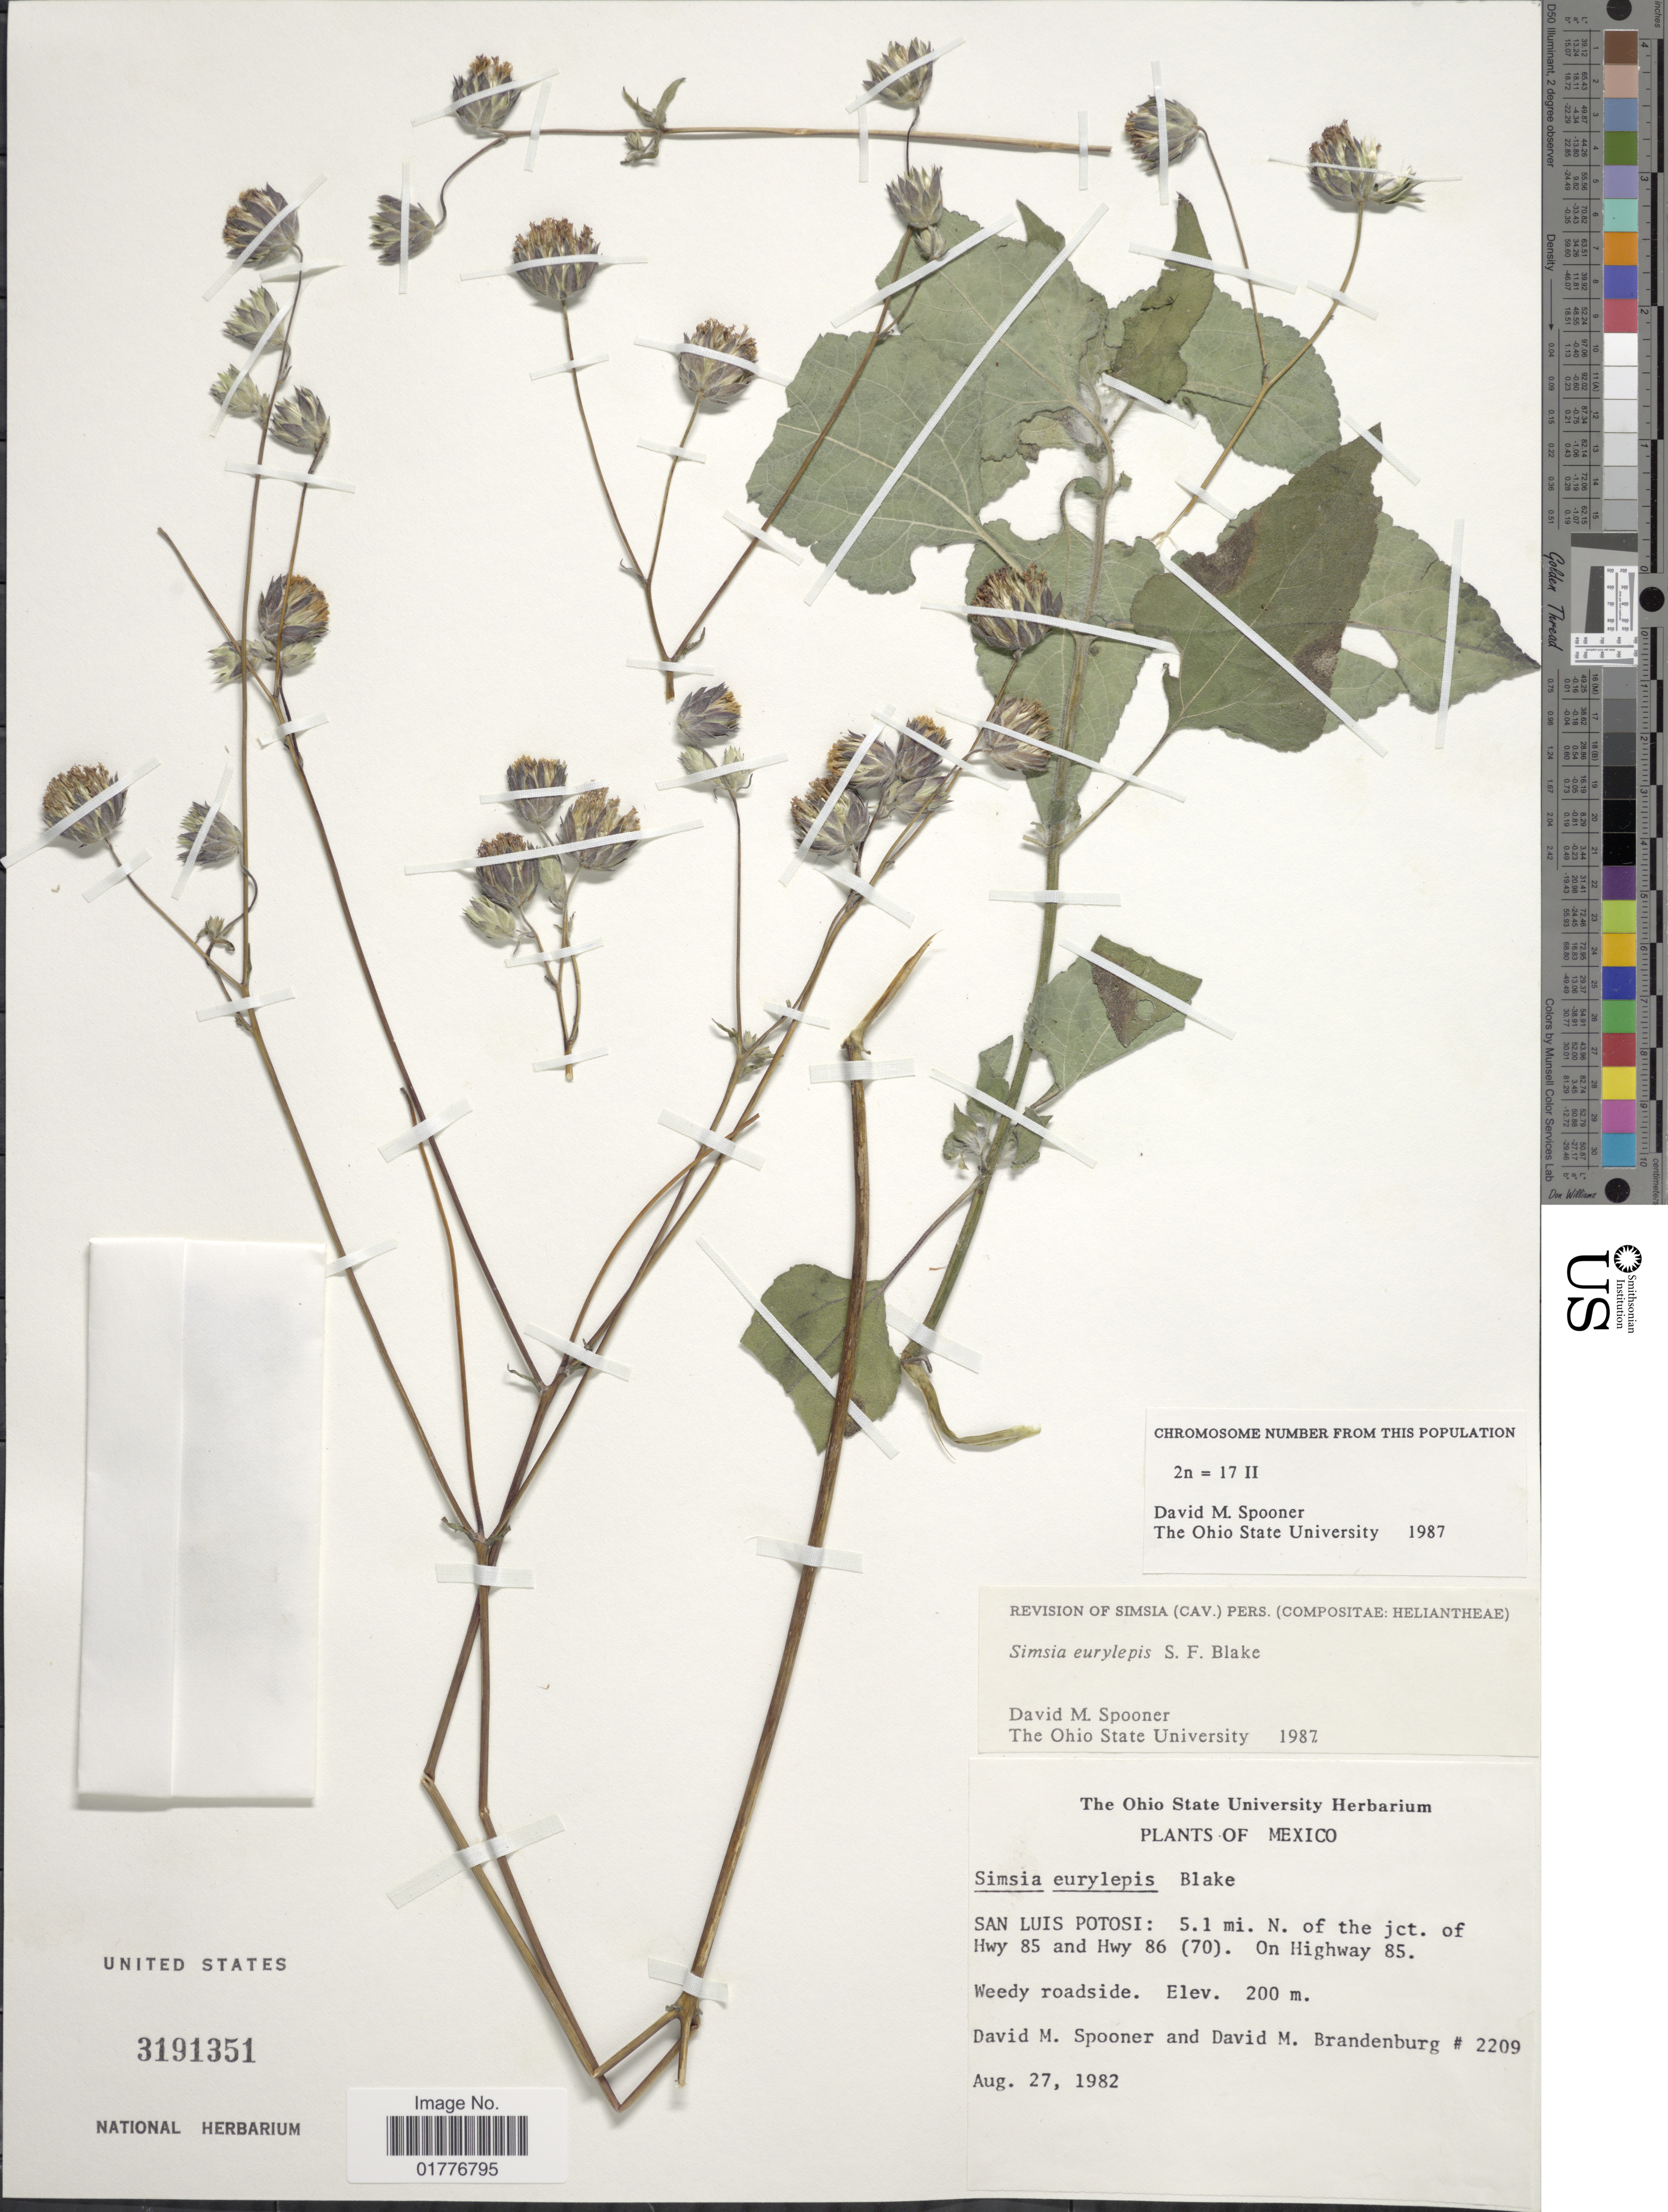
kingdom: Plantae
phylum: Tracheophyta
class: Magnoliopsida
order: Asterales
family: Asteraceae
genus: Simsia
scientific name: Simsia eurylepis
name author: S.F. Blake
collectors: D. Spooner & D. Brandenburg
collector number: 2209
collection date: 1982-08-27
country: Mexico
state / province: San Luis Potosí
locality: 5.1 mi. N. of the jct. of hwy 85 and Hwy 86 (70). On Highway 85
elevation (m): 200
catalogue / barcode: US 3191351